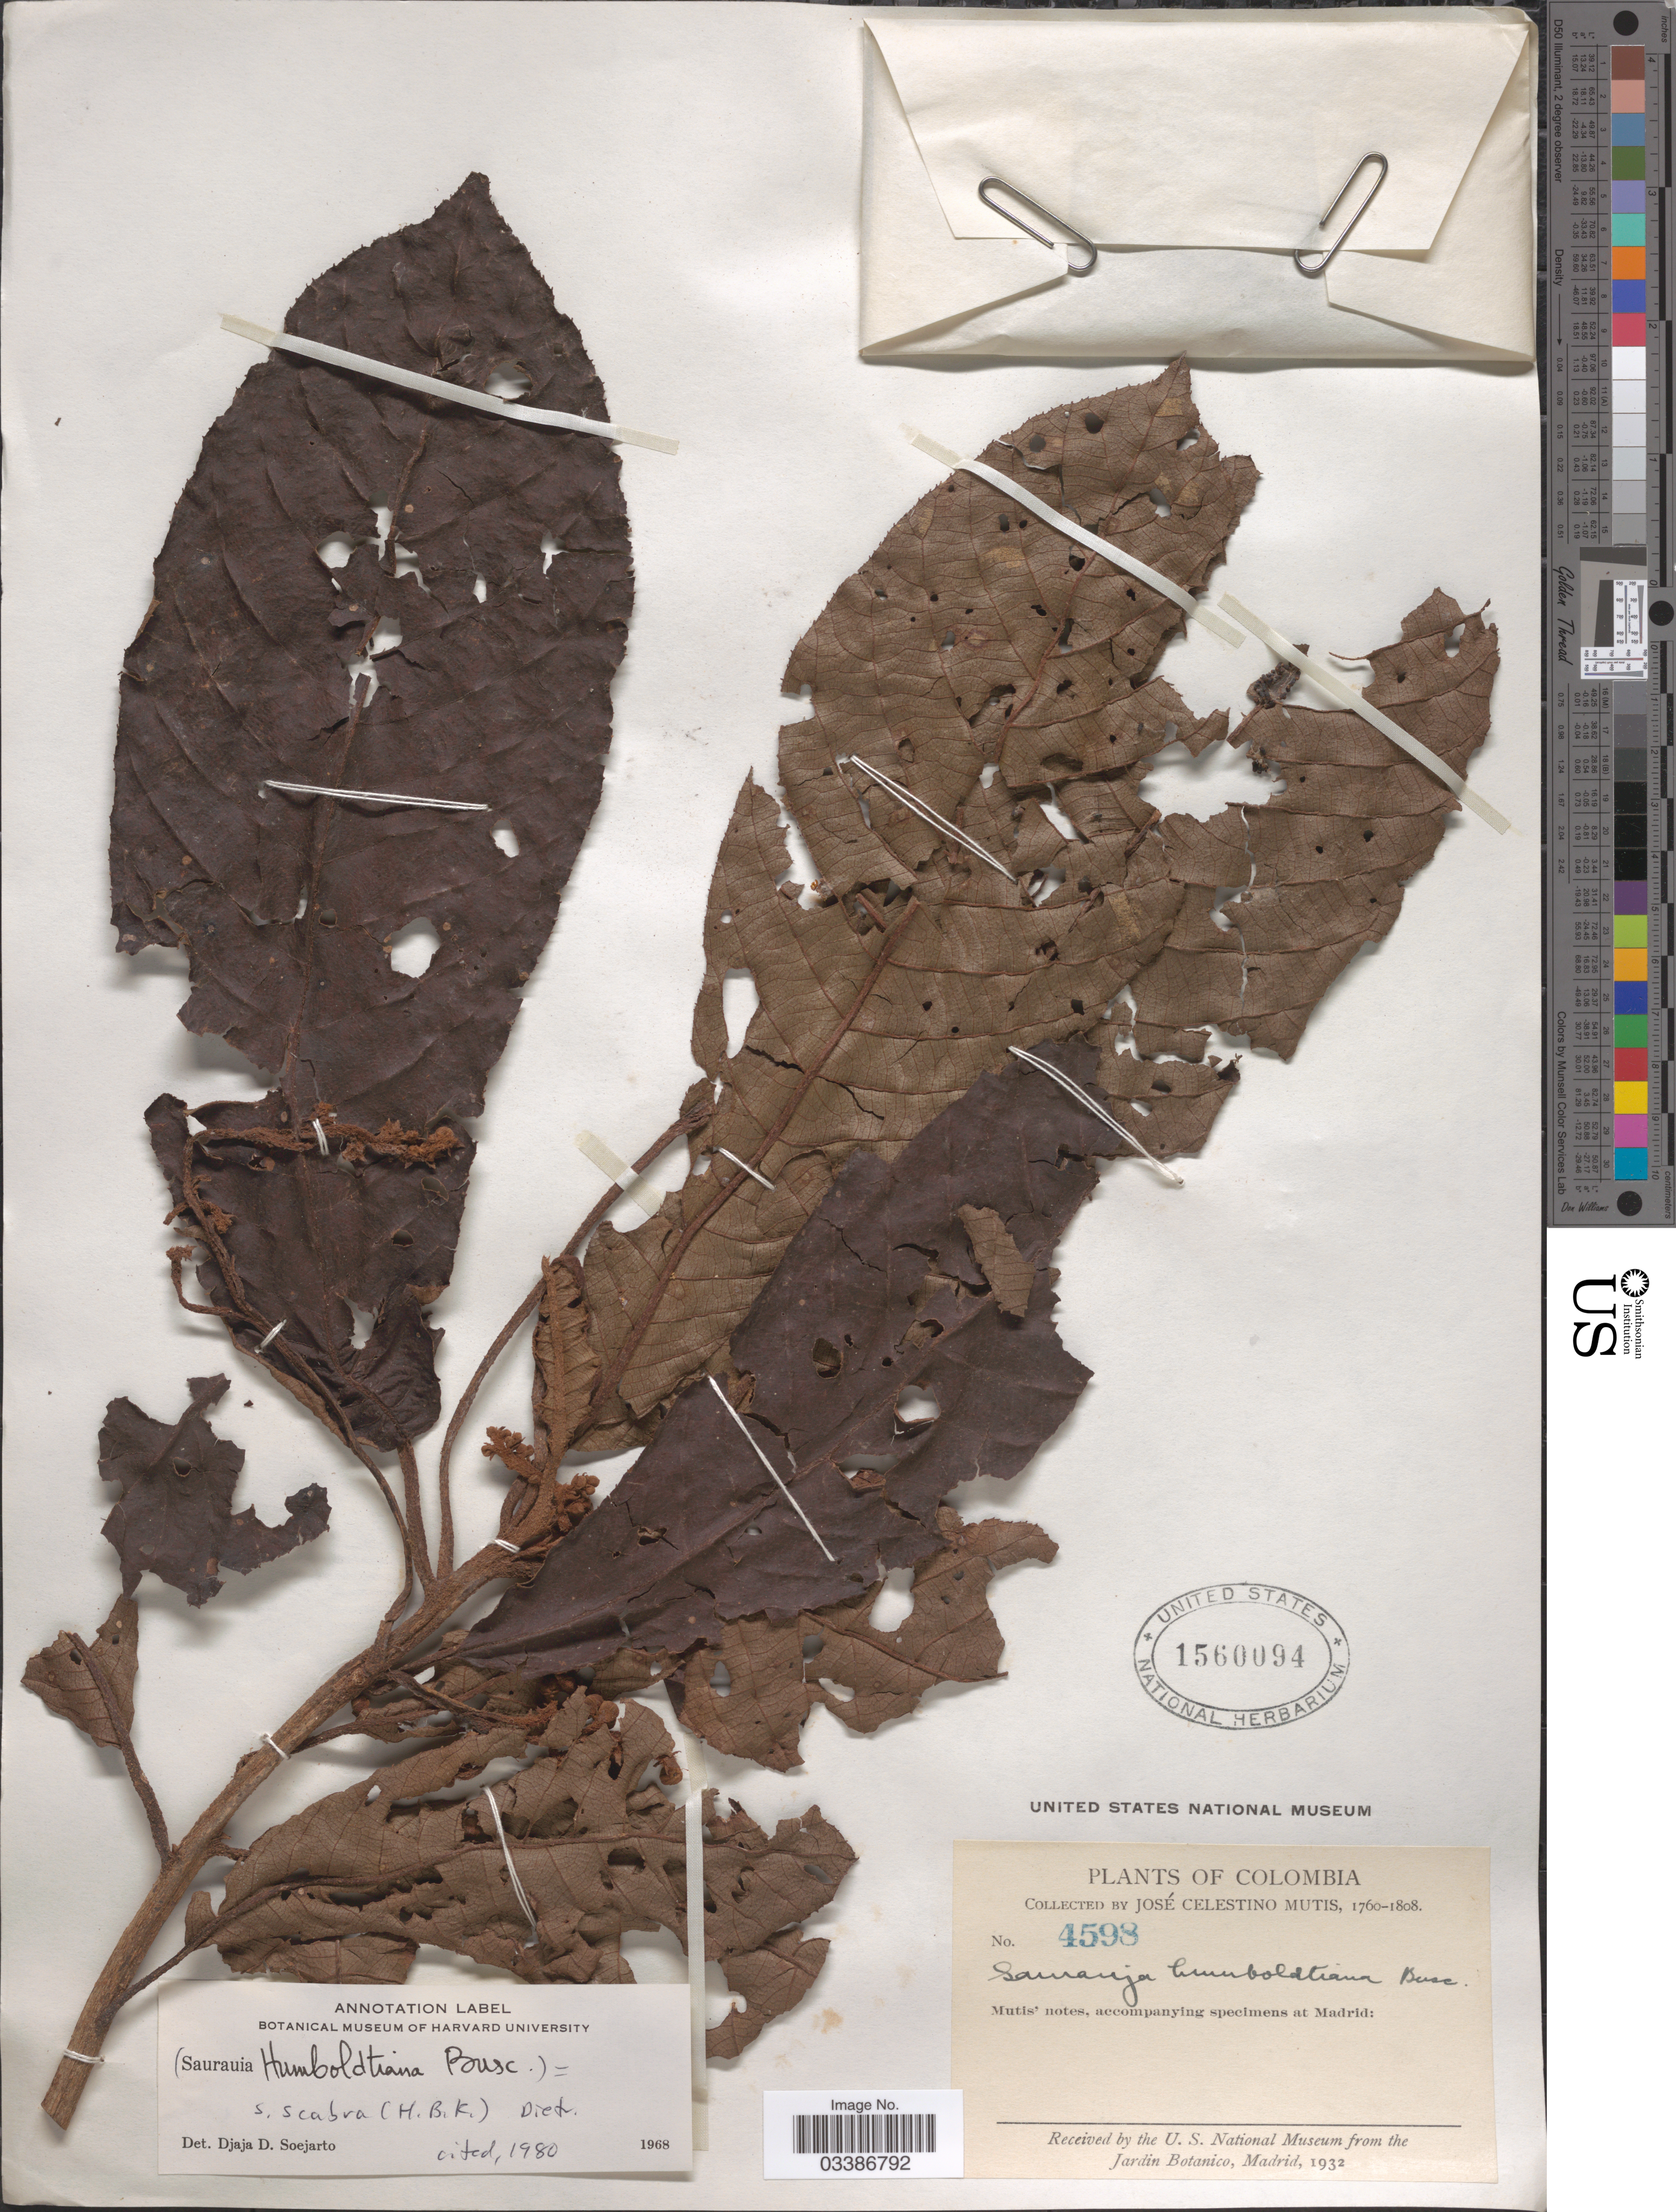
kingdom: Plantae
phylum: Tracheophyta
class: Magnoliopsida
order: Ericales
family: Actinidiaceae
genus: Saurauia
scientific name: Saurauia scabra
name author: (Kunth) D. Dietr.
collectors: J. C. B. Mutis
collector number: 4598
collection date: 1760/1808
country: Colombia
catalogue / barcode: US 1560094